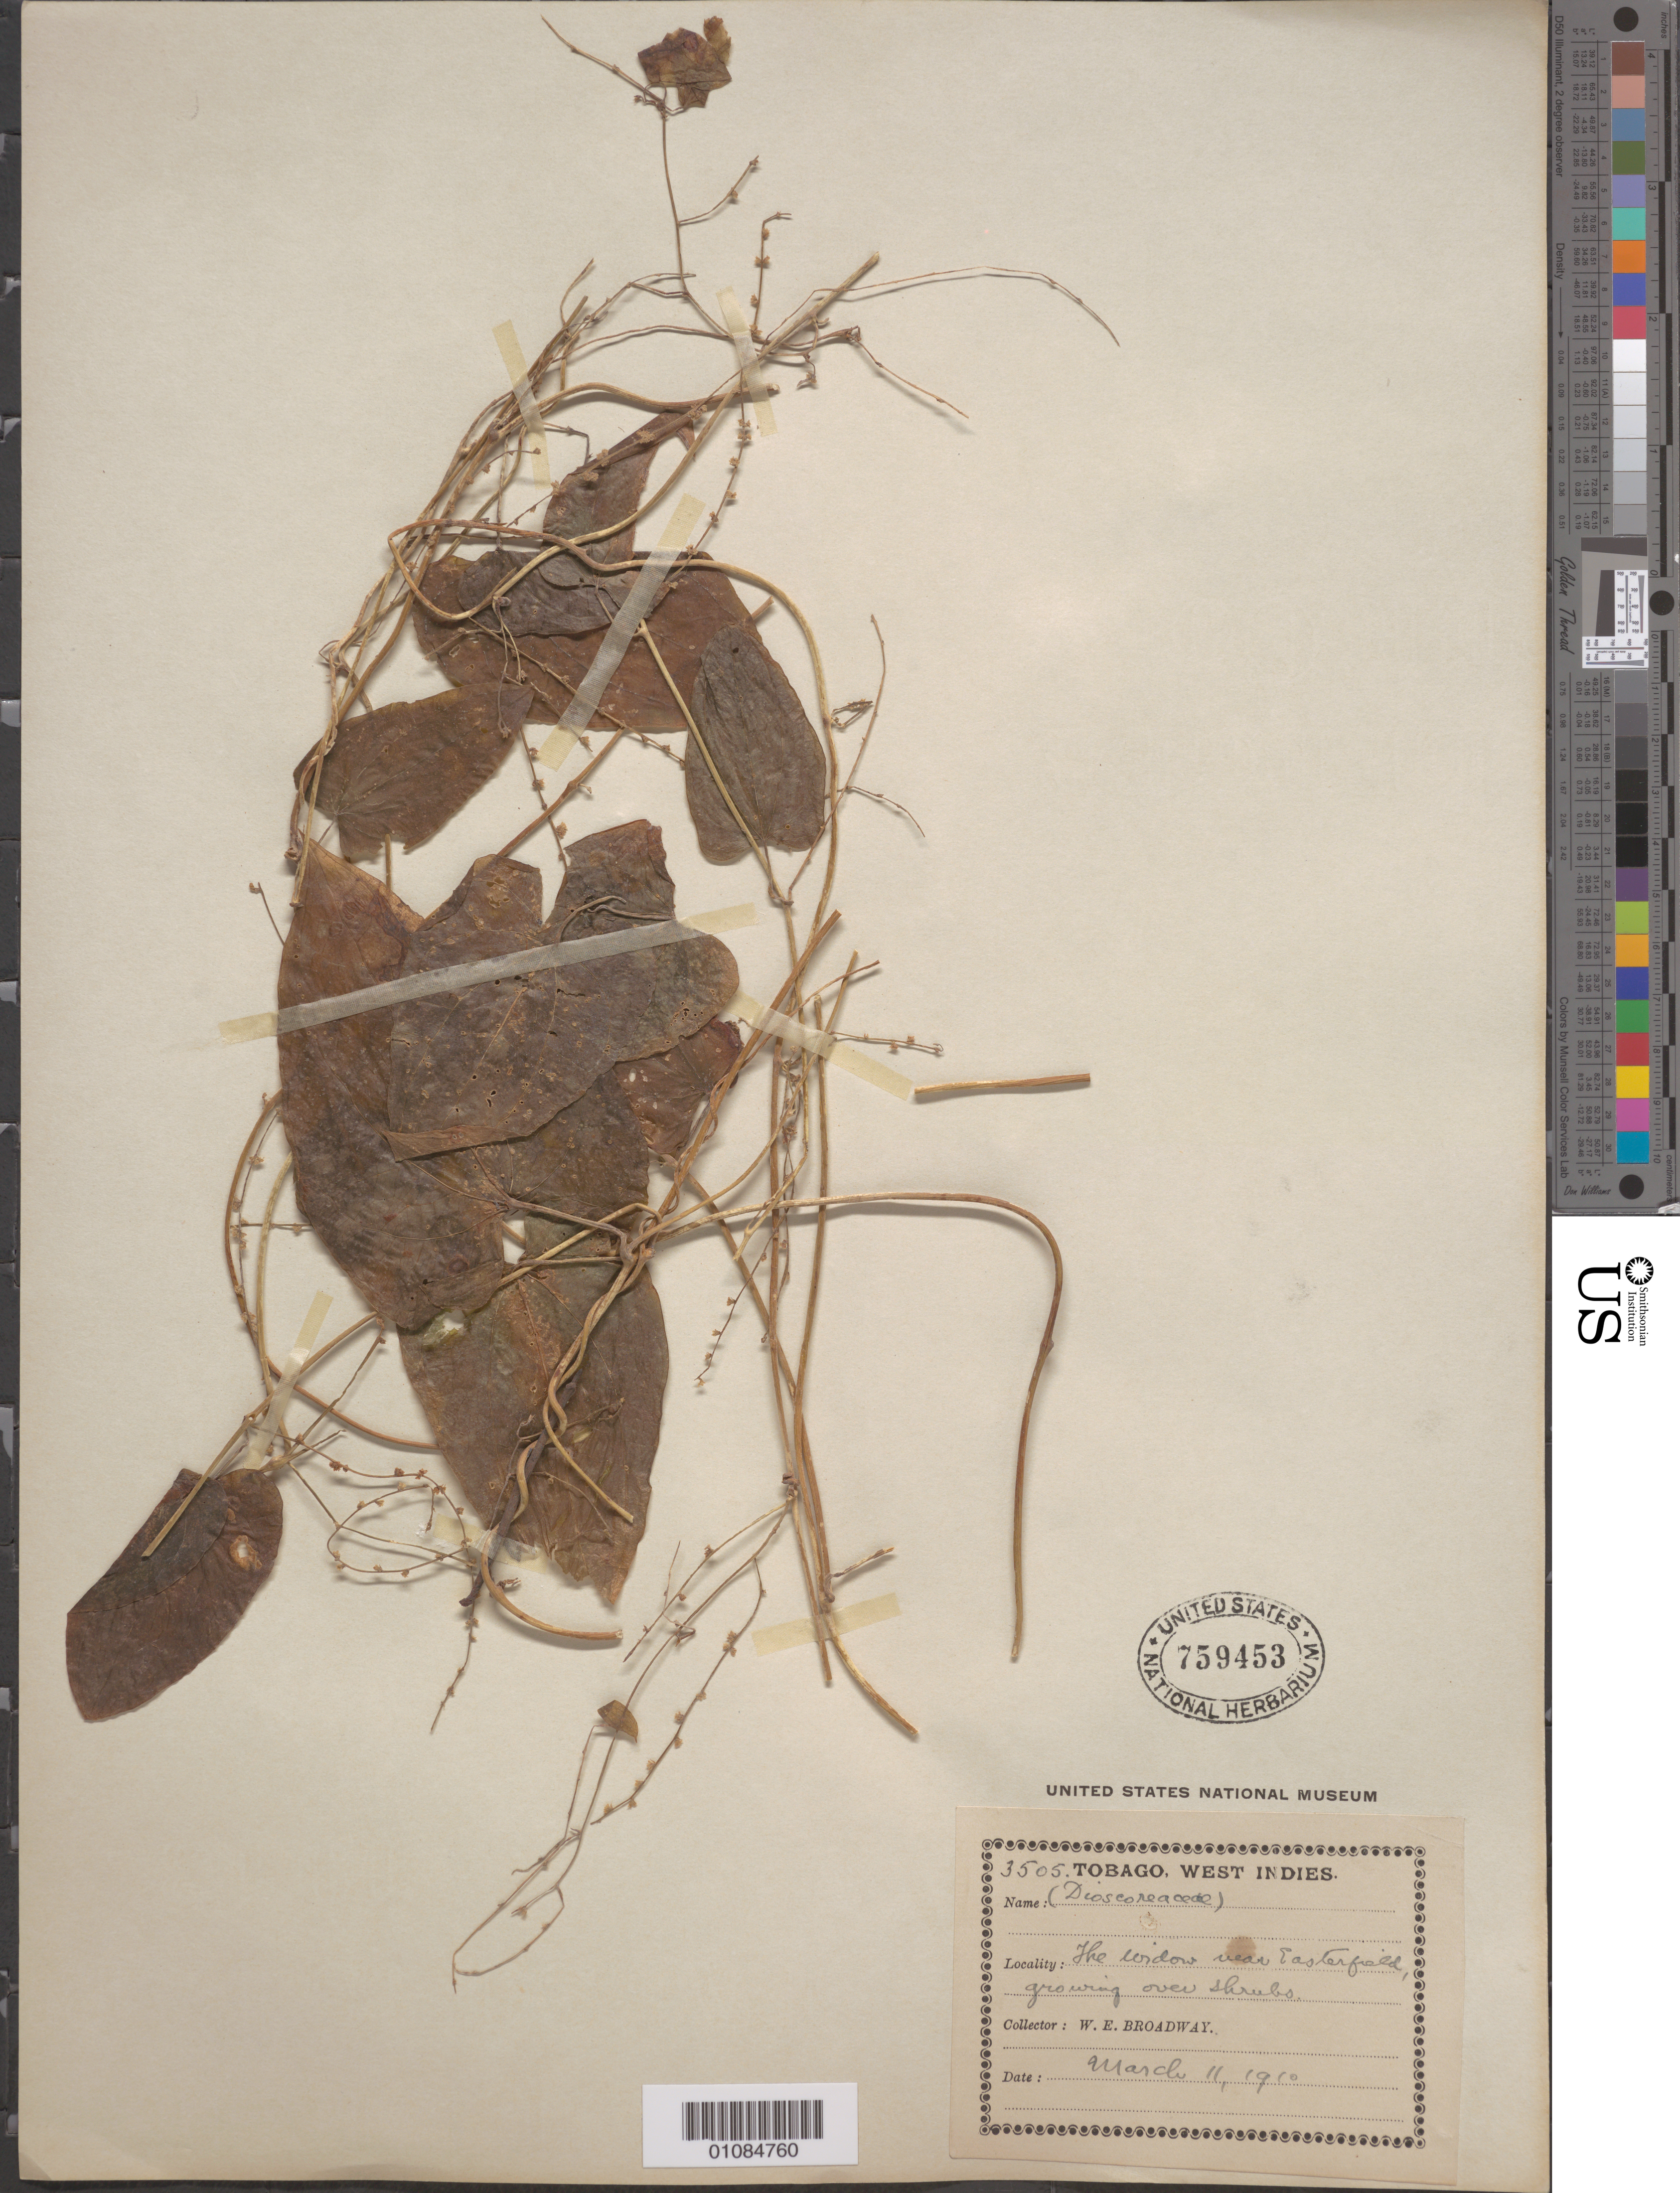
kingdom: Plantae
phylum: Tracheophyta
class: Liliopsida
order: Dioscoreales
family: Dioscoreaceae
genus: Dioscorea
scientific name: Dioscorea polygonoides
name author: Humb. & Bonpl. ex Willd.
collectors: W. E. Broadway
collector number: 3505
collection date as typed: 11 Mar 1910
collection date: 1910-03-11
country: Trinidad and Tobago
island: Tobago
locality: The widow near Easterfield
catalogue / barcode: US 759453